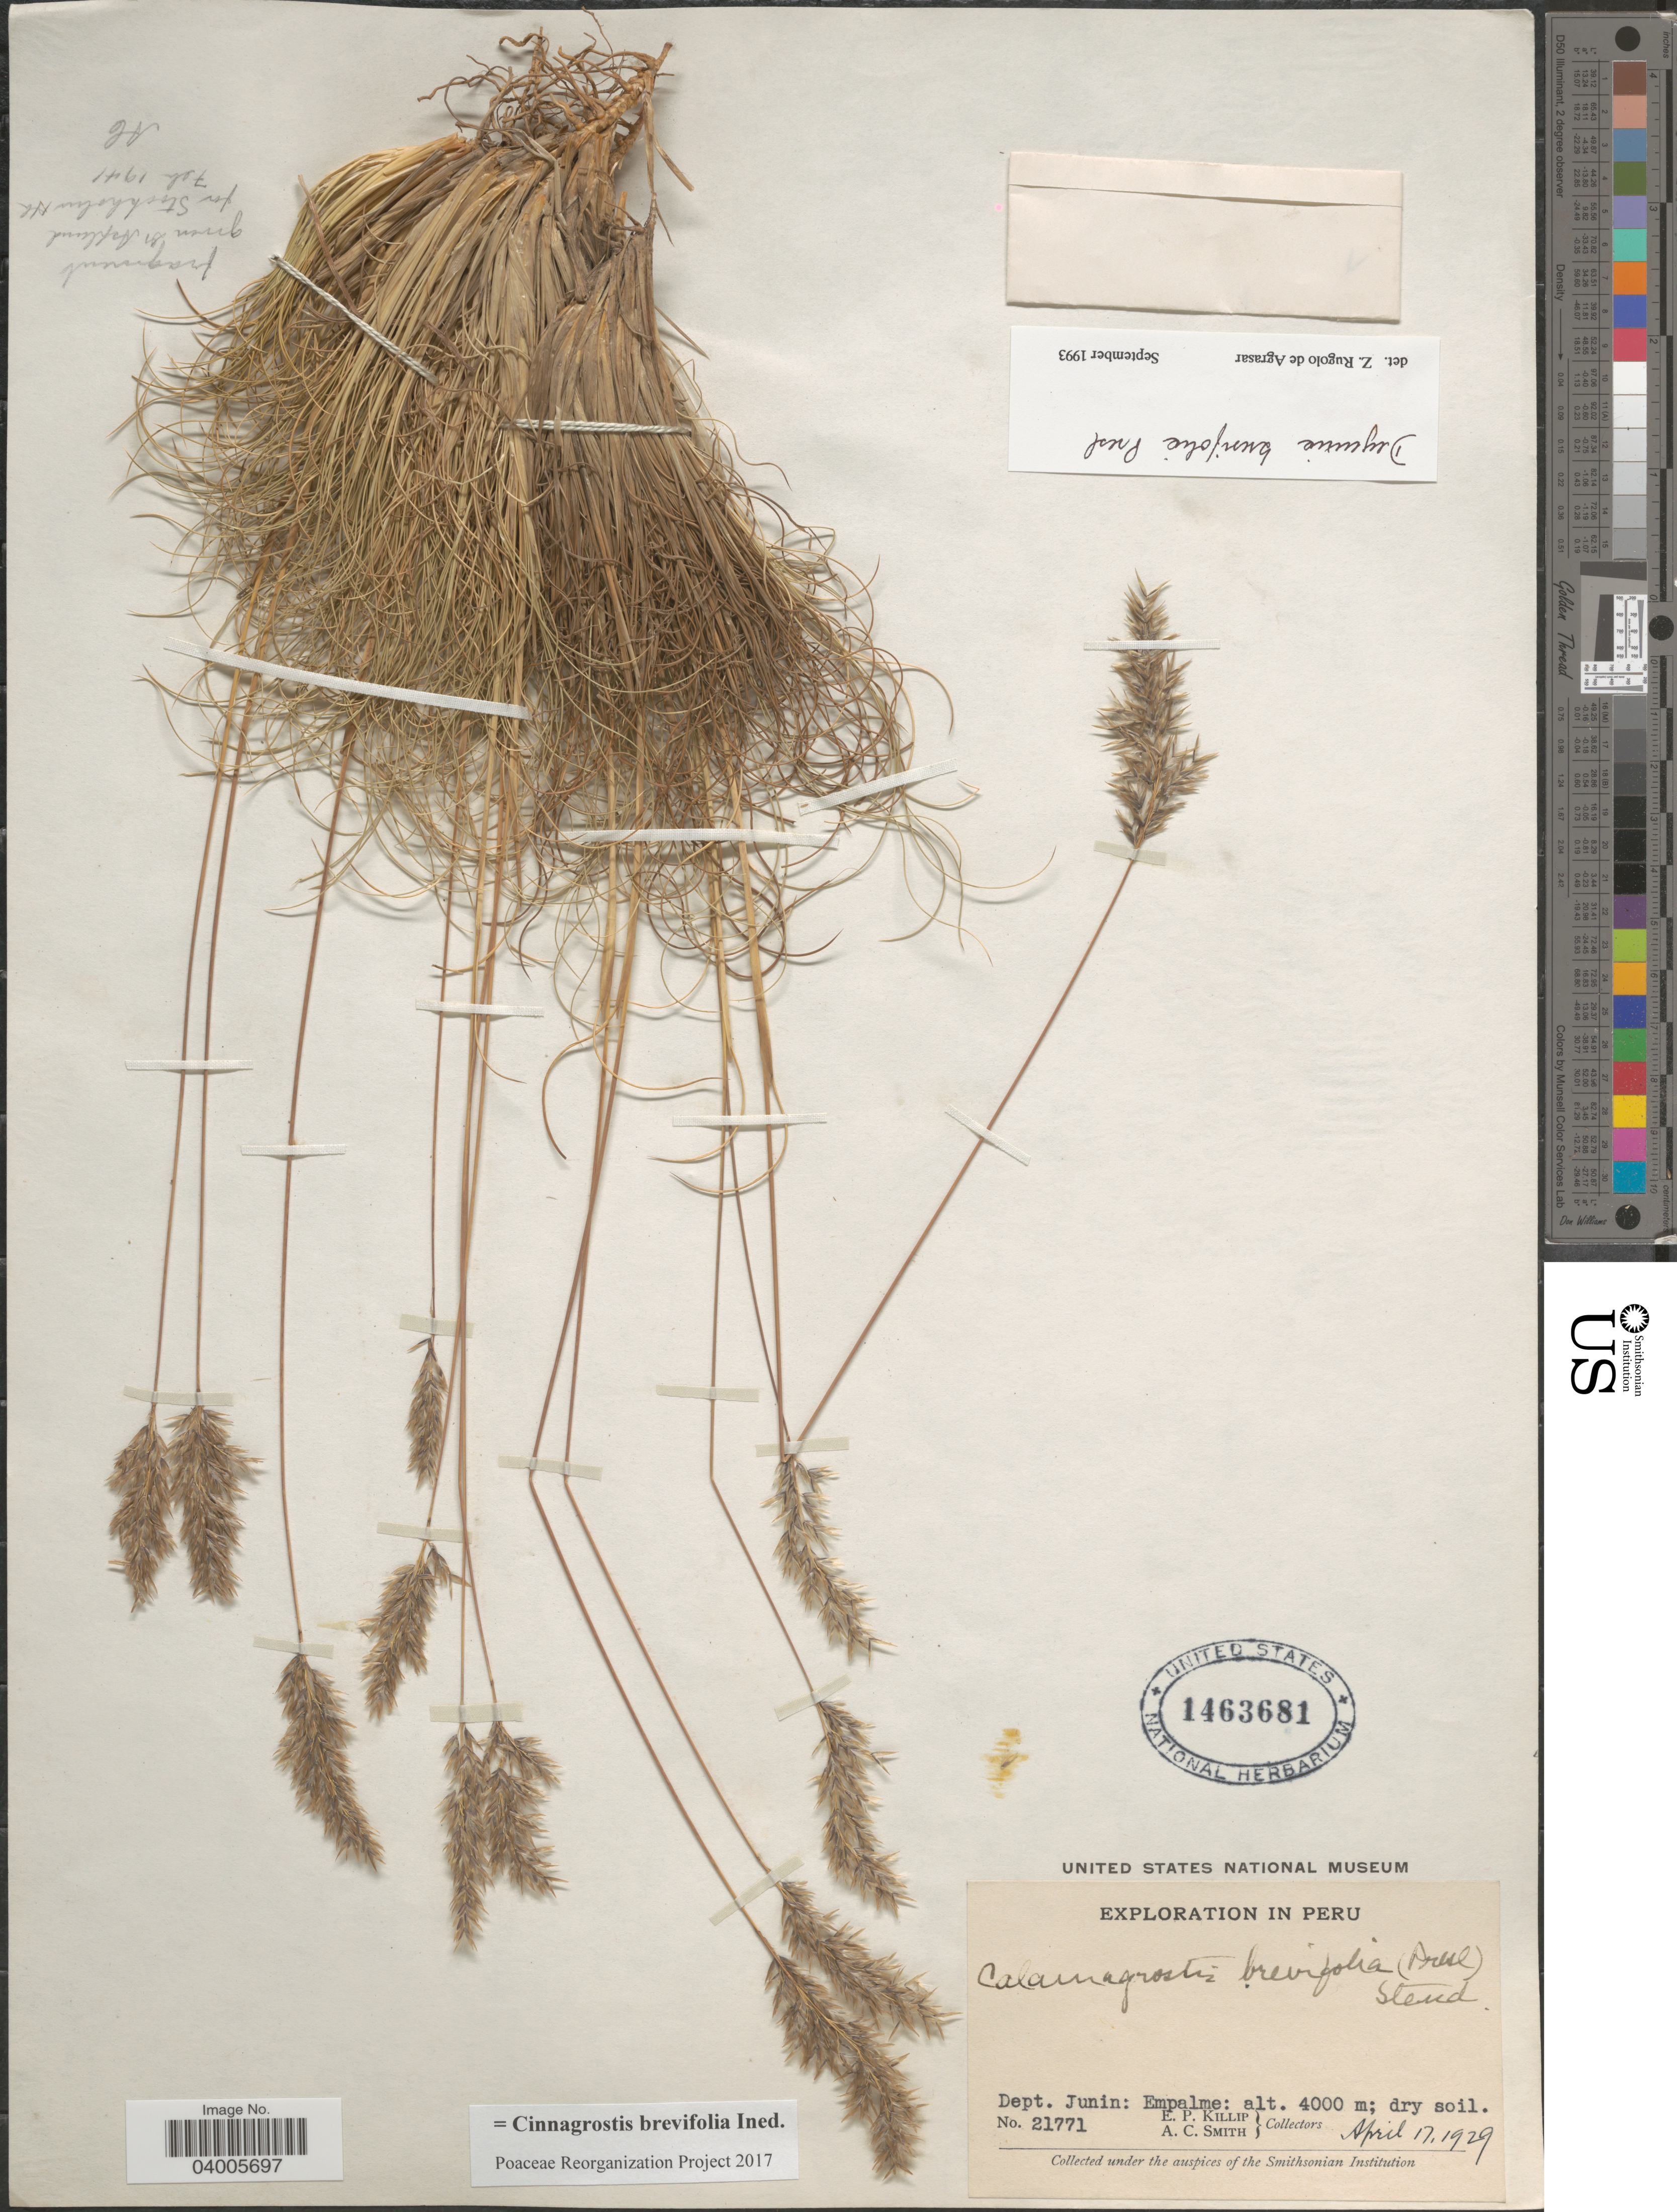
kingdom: Plantae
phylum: Tracheophyta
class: Liliopsida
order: Poales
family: Poaceae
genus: Cinnagrostis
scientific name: Cinnagrostis brevifolia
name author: (J. Presl) P.M. Peterson et al.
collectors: E. P. Killip & A. C. Smith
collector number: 21771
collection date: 1929-04-17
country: Peru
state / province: Junín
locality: Dept. Junin: Empalme.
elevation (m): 4000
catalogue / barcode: US 1463681